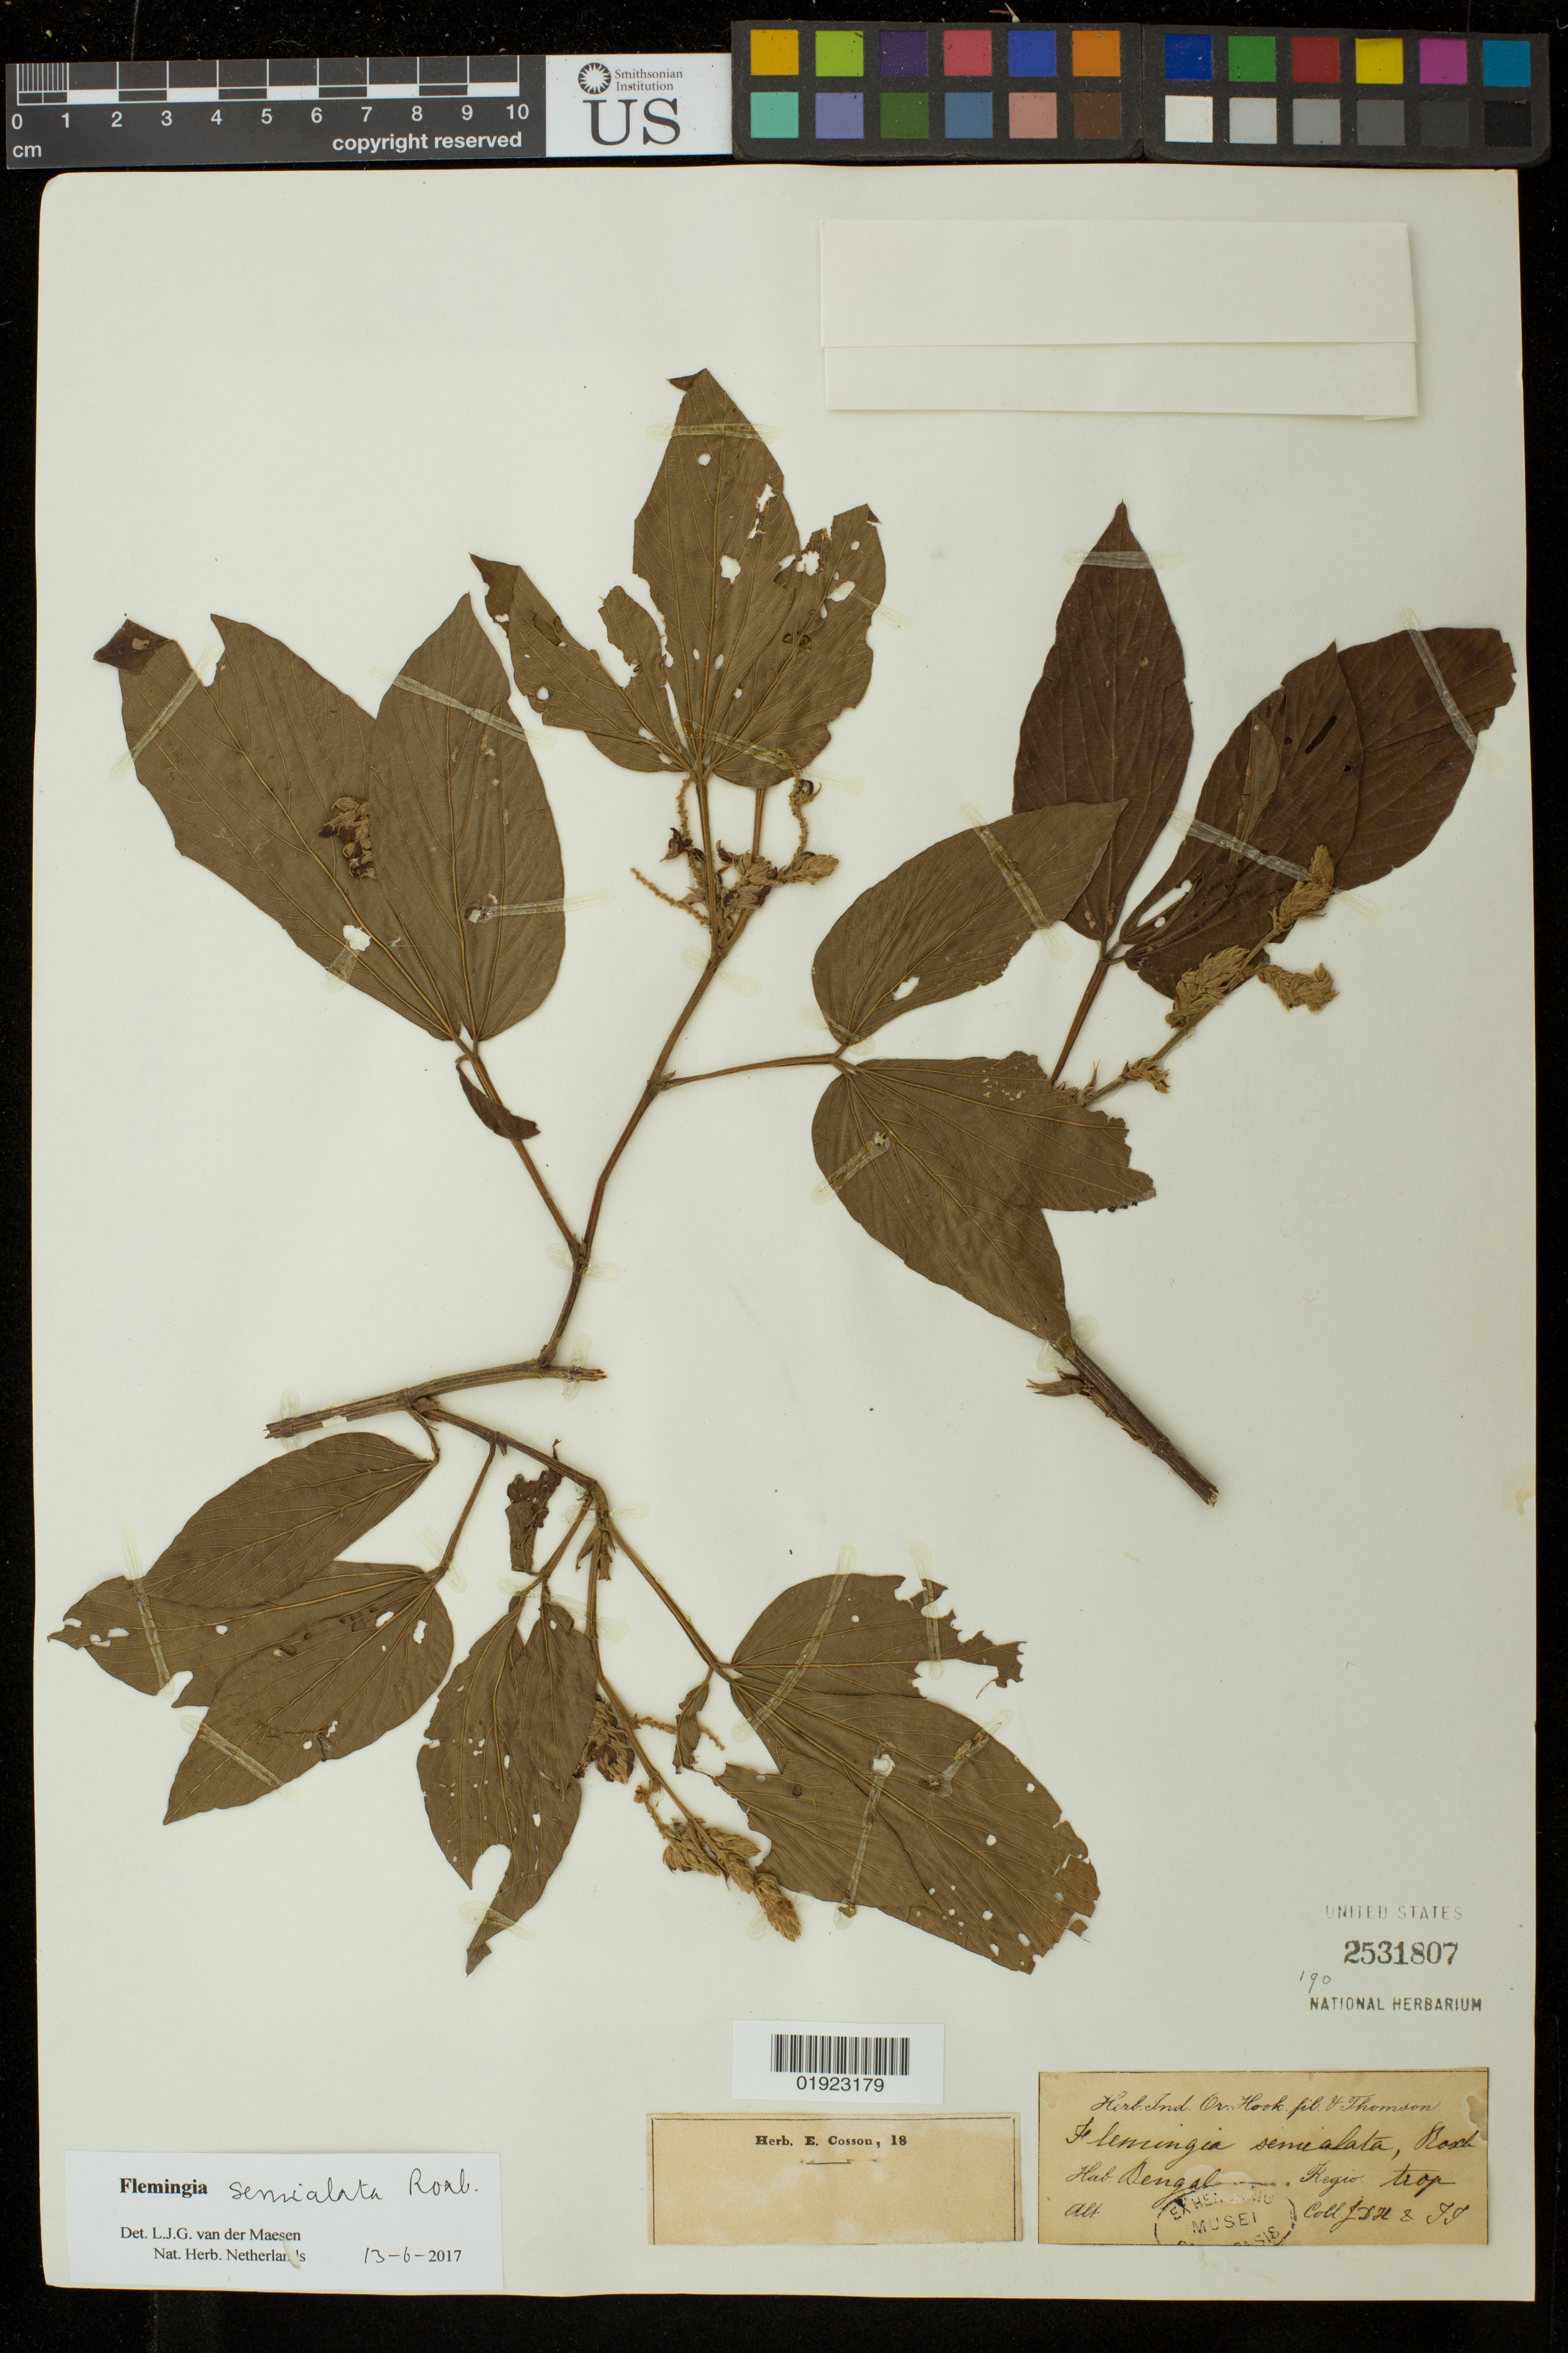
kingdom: Plantae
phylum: Tracheophyta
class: Magnoliopsida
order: Fabales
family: Fabaceae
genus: Flemingia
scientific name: Flemingia semialata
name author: Roxb.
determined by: van der Maesen, L.J.G.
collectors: J. H. & J. J.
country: Bangladesh / India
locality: Bengal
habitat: Regio trop.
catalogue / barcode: US 2531807